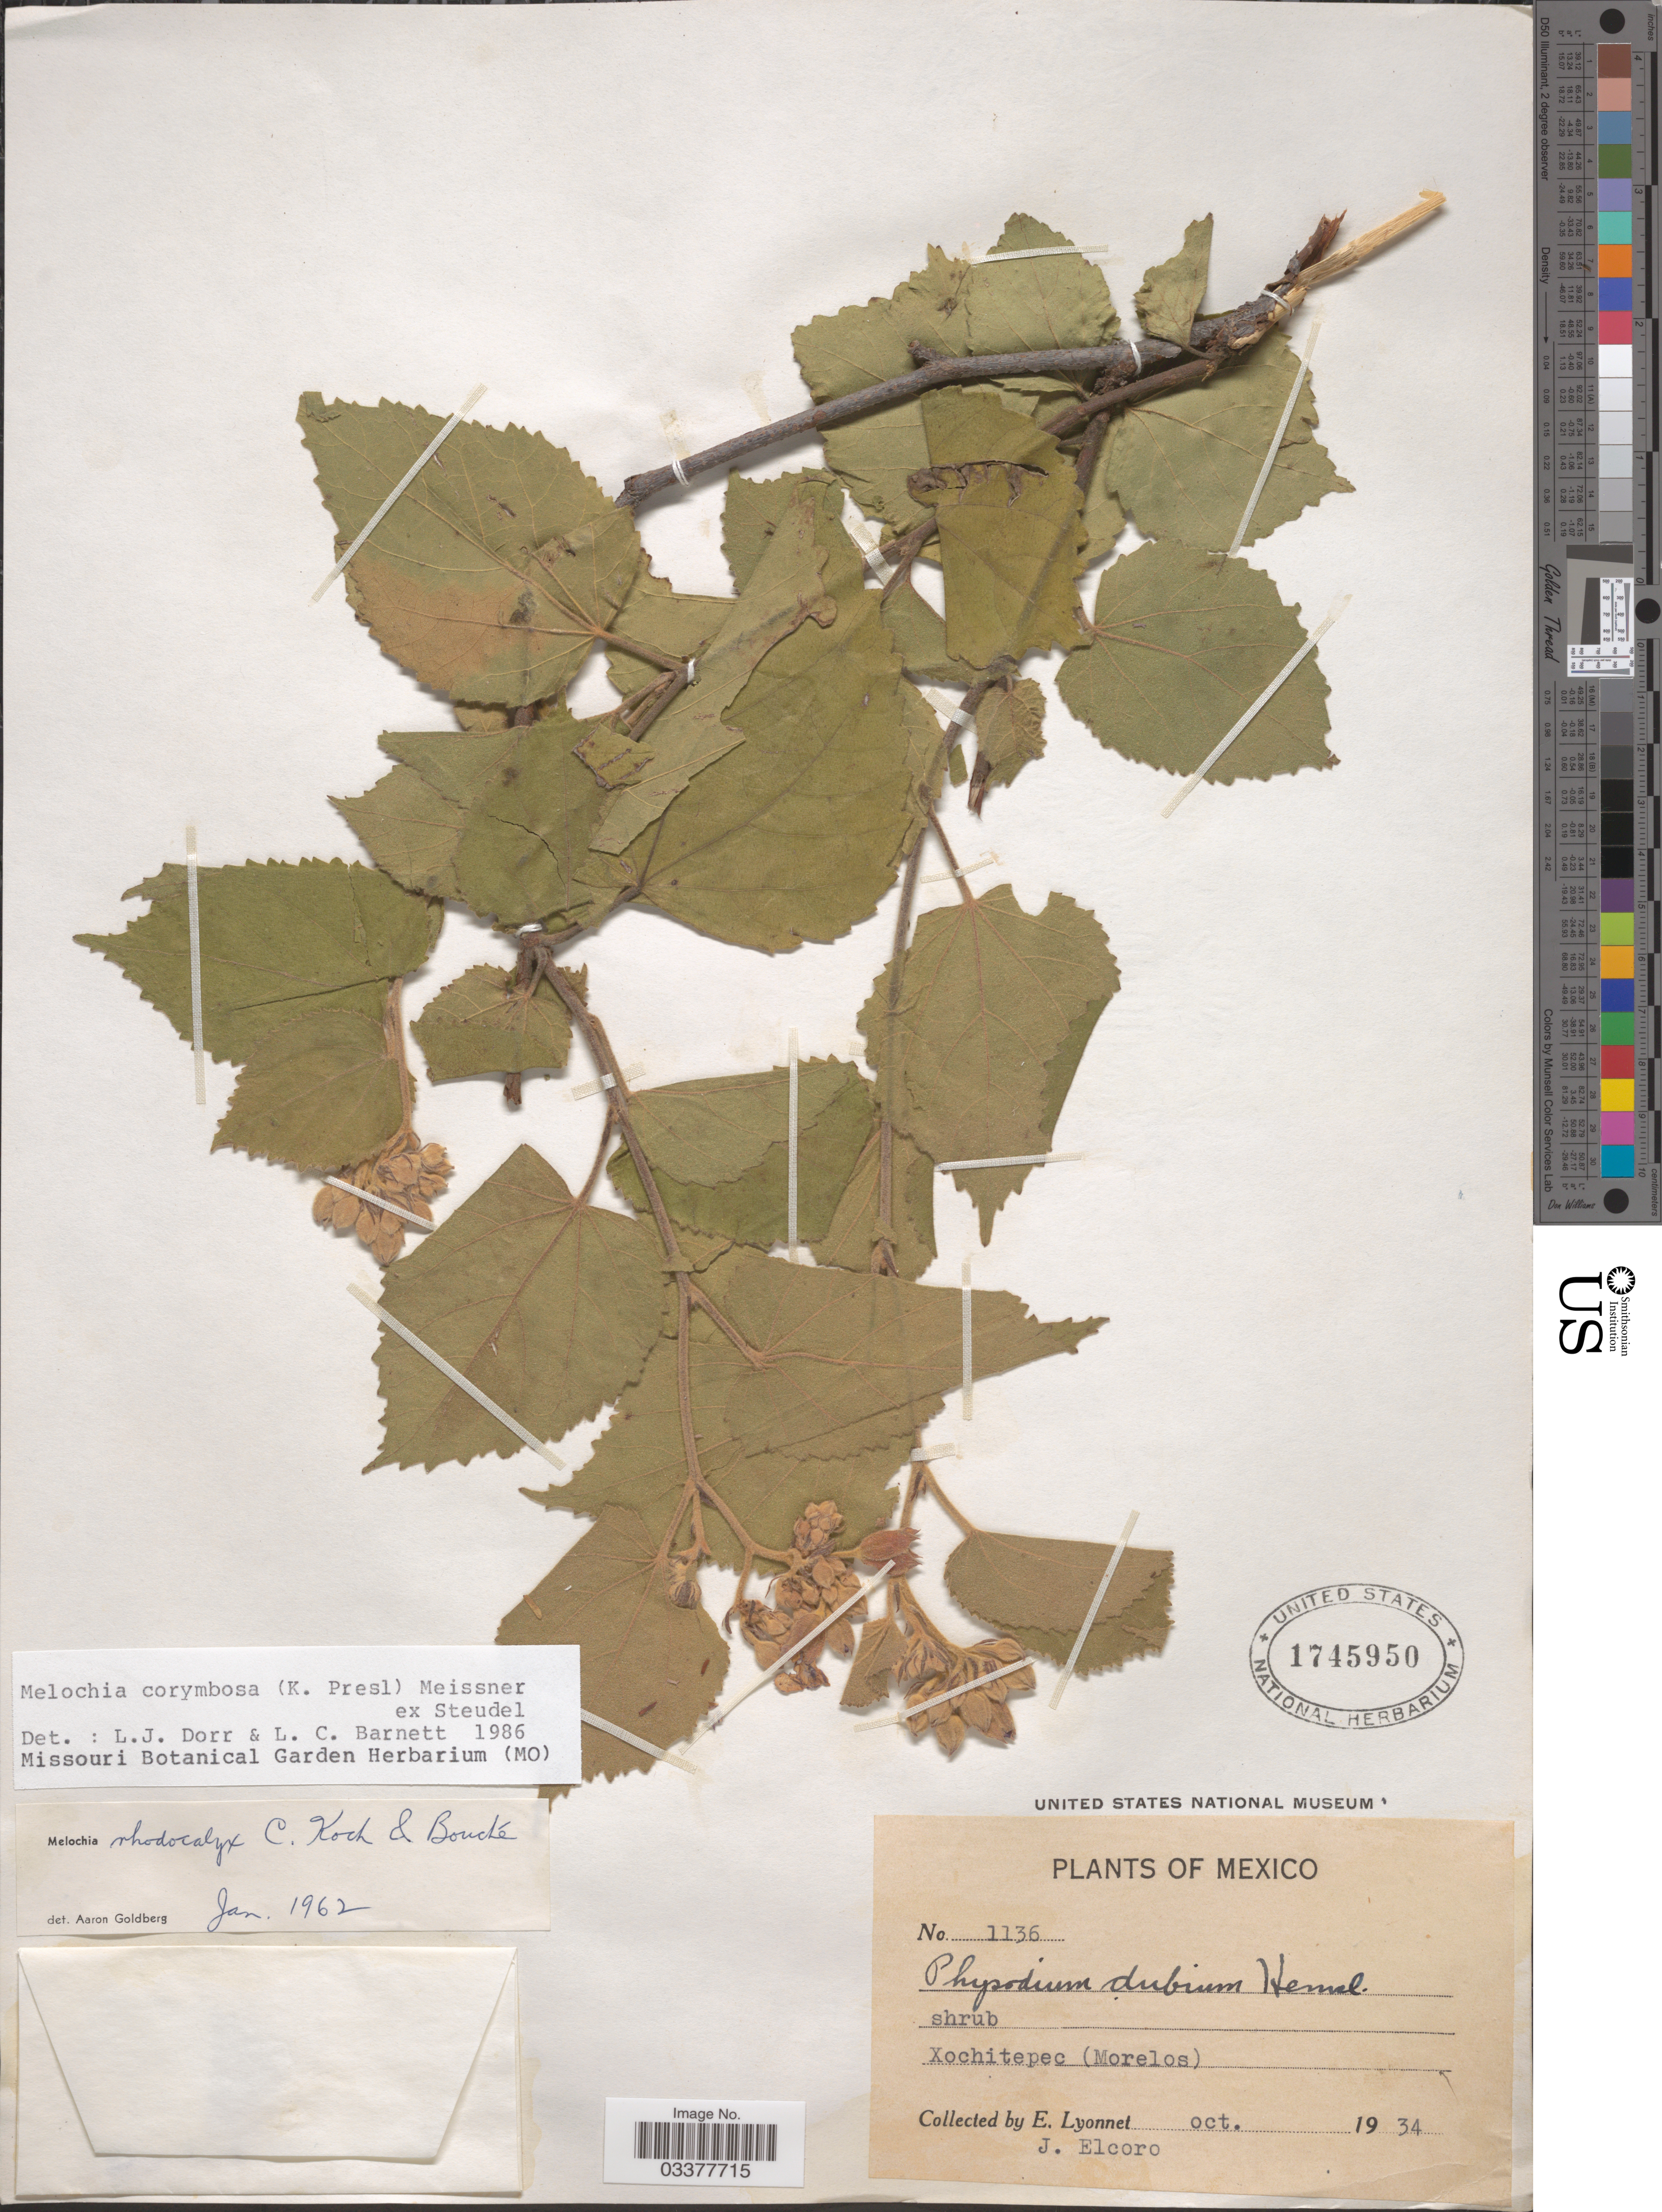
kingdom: Plantae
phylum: Tracheophyta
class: Magnoliopsida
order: Malvales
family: Malvaceae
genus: Melochia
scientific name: Melochia corymbosa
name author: (C. Presl) Meissn. ex Steud.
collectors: E. Lyonnet & J. Elcoro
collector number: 1136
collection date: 1934-10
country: Mexico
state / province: Morelos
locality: Xochitepec.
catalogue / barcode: US 1745950